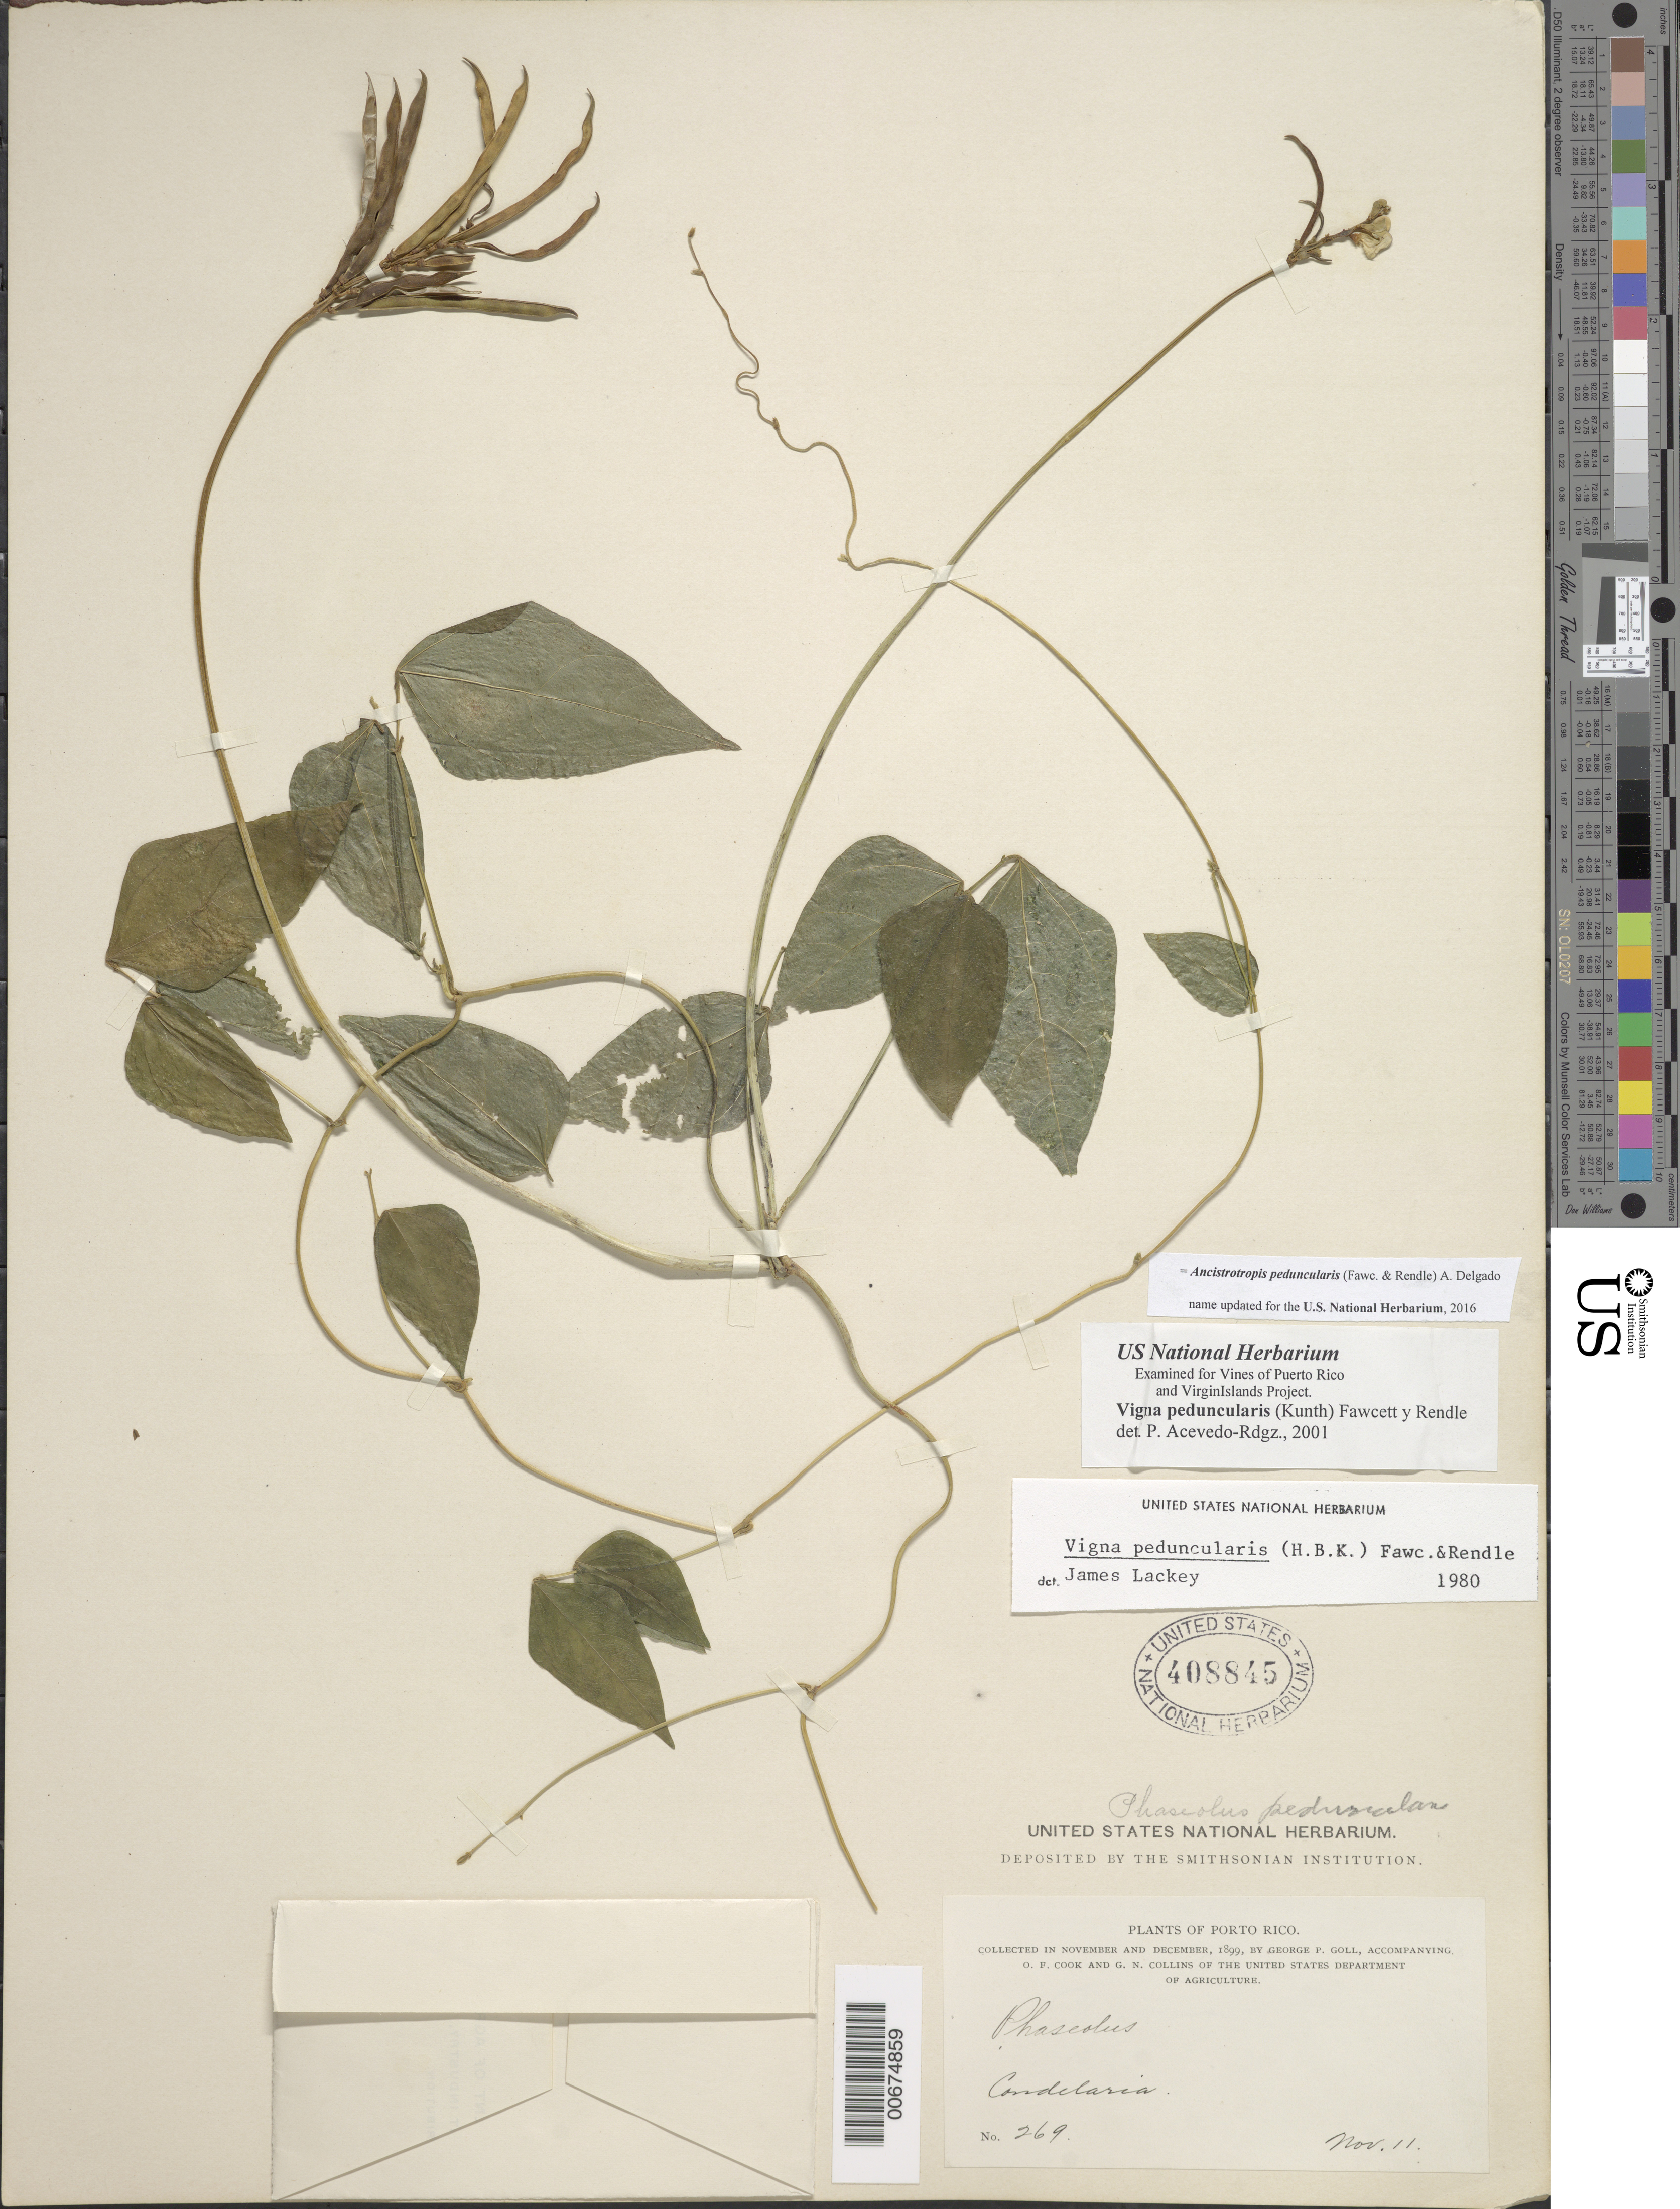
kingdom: Plantae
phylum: Tracheophyta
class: Magnoliopsida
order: Fabales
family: Fabaceae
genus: Ancistrotropis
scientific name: Ancistrotropis peduncularis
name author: (Fawc. & Rendle) A. Delgado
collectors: G. P. Goll, O. F. Cook & G. Collins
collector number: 269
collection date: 1899-11-11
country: Puerto Rico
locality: Condelaria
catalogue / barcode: US 408845